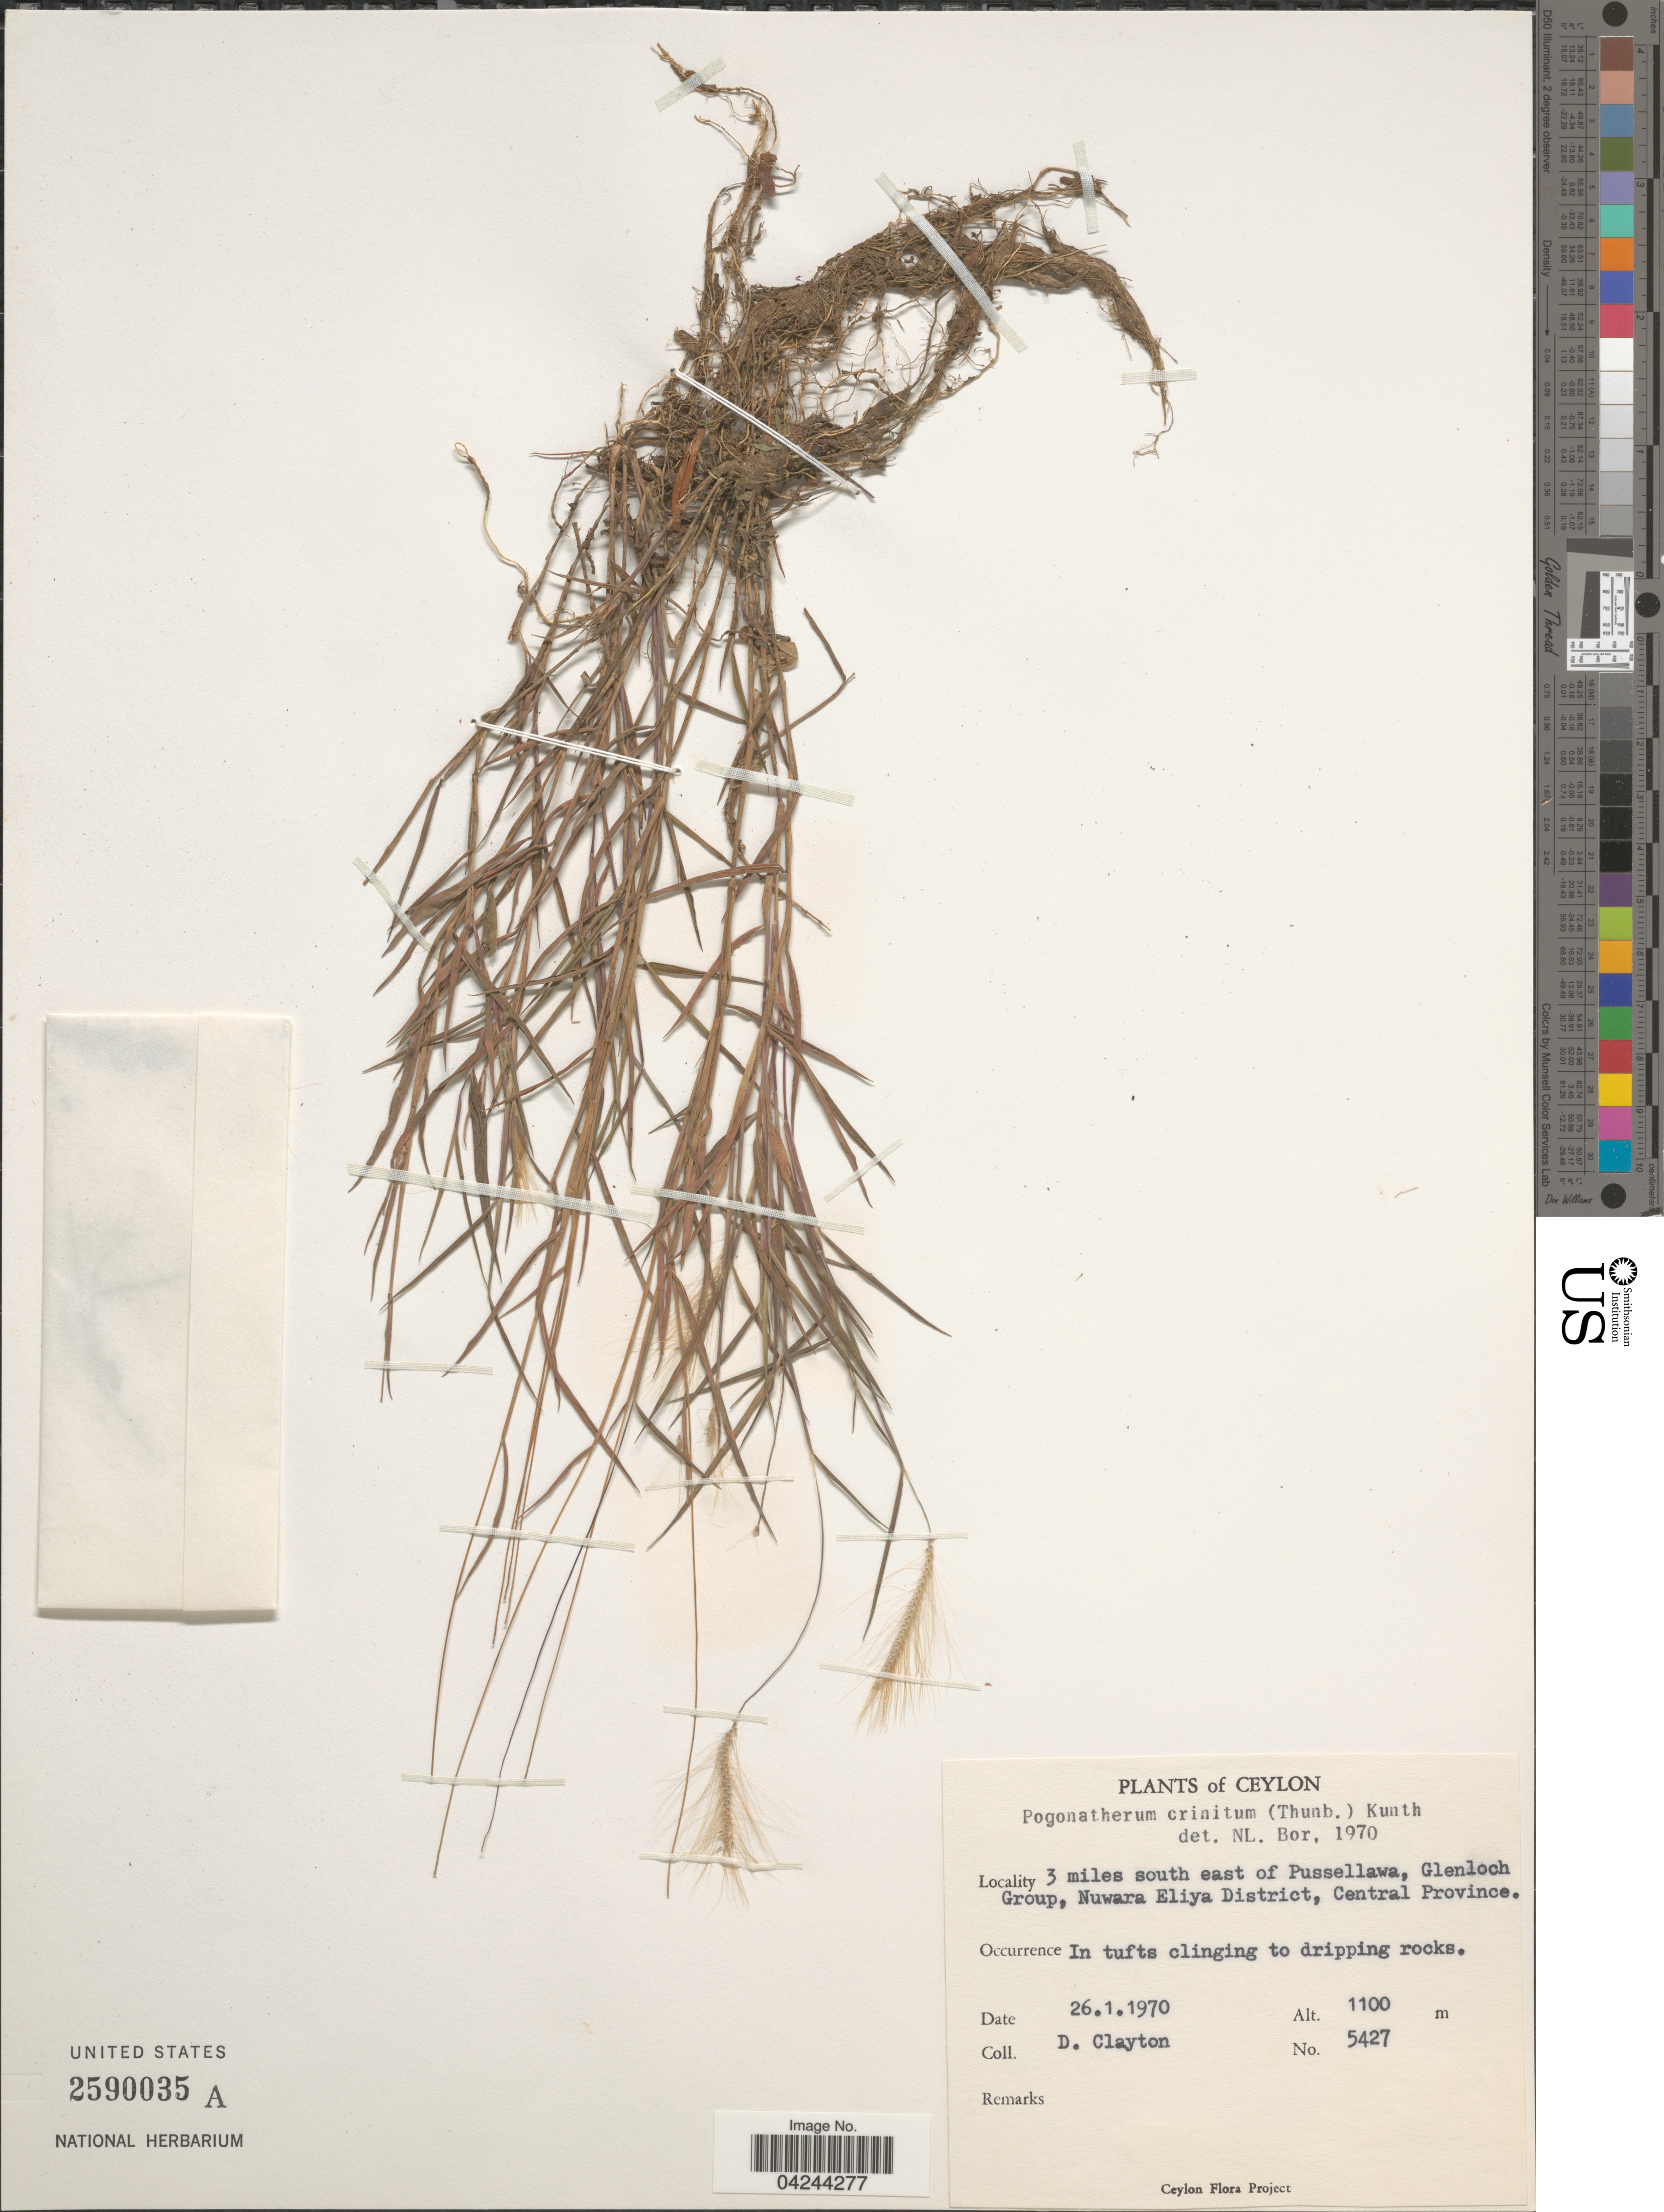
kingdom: Plantae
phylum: Tracheophyta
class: Liliopsida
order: Poales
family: Poaceae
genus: Pogonatherum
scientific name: Pogonatherum crinitum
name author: (Thunb.) Kunth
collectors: D. Clayton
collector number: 5427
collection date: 1970-01-26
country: Sri Lanka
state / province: Central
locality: Ceylon. 3 miles south east of Pussellawa, Glenloch Group, Nuwara Eliya District.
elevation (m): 1100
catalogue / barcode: US 2590035A